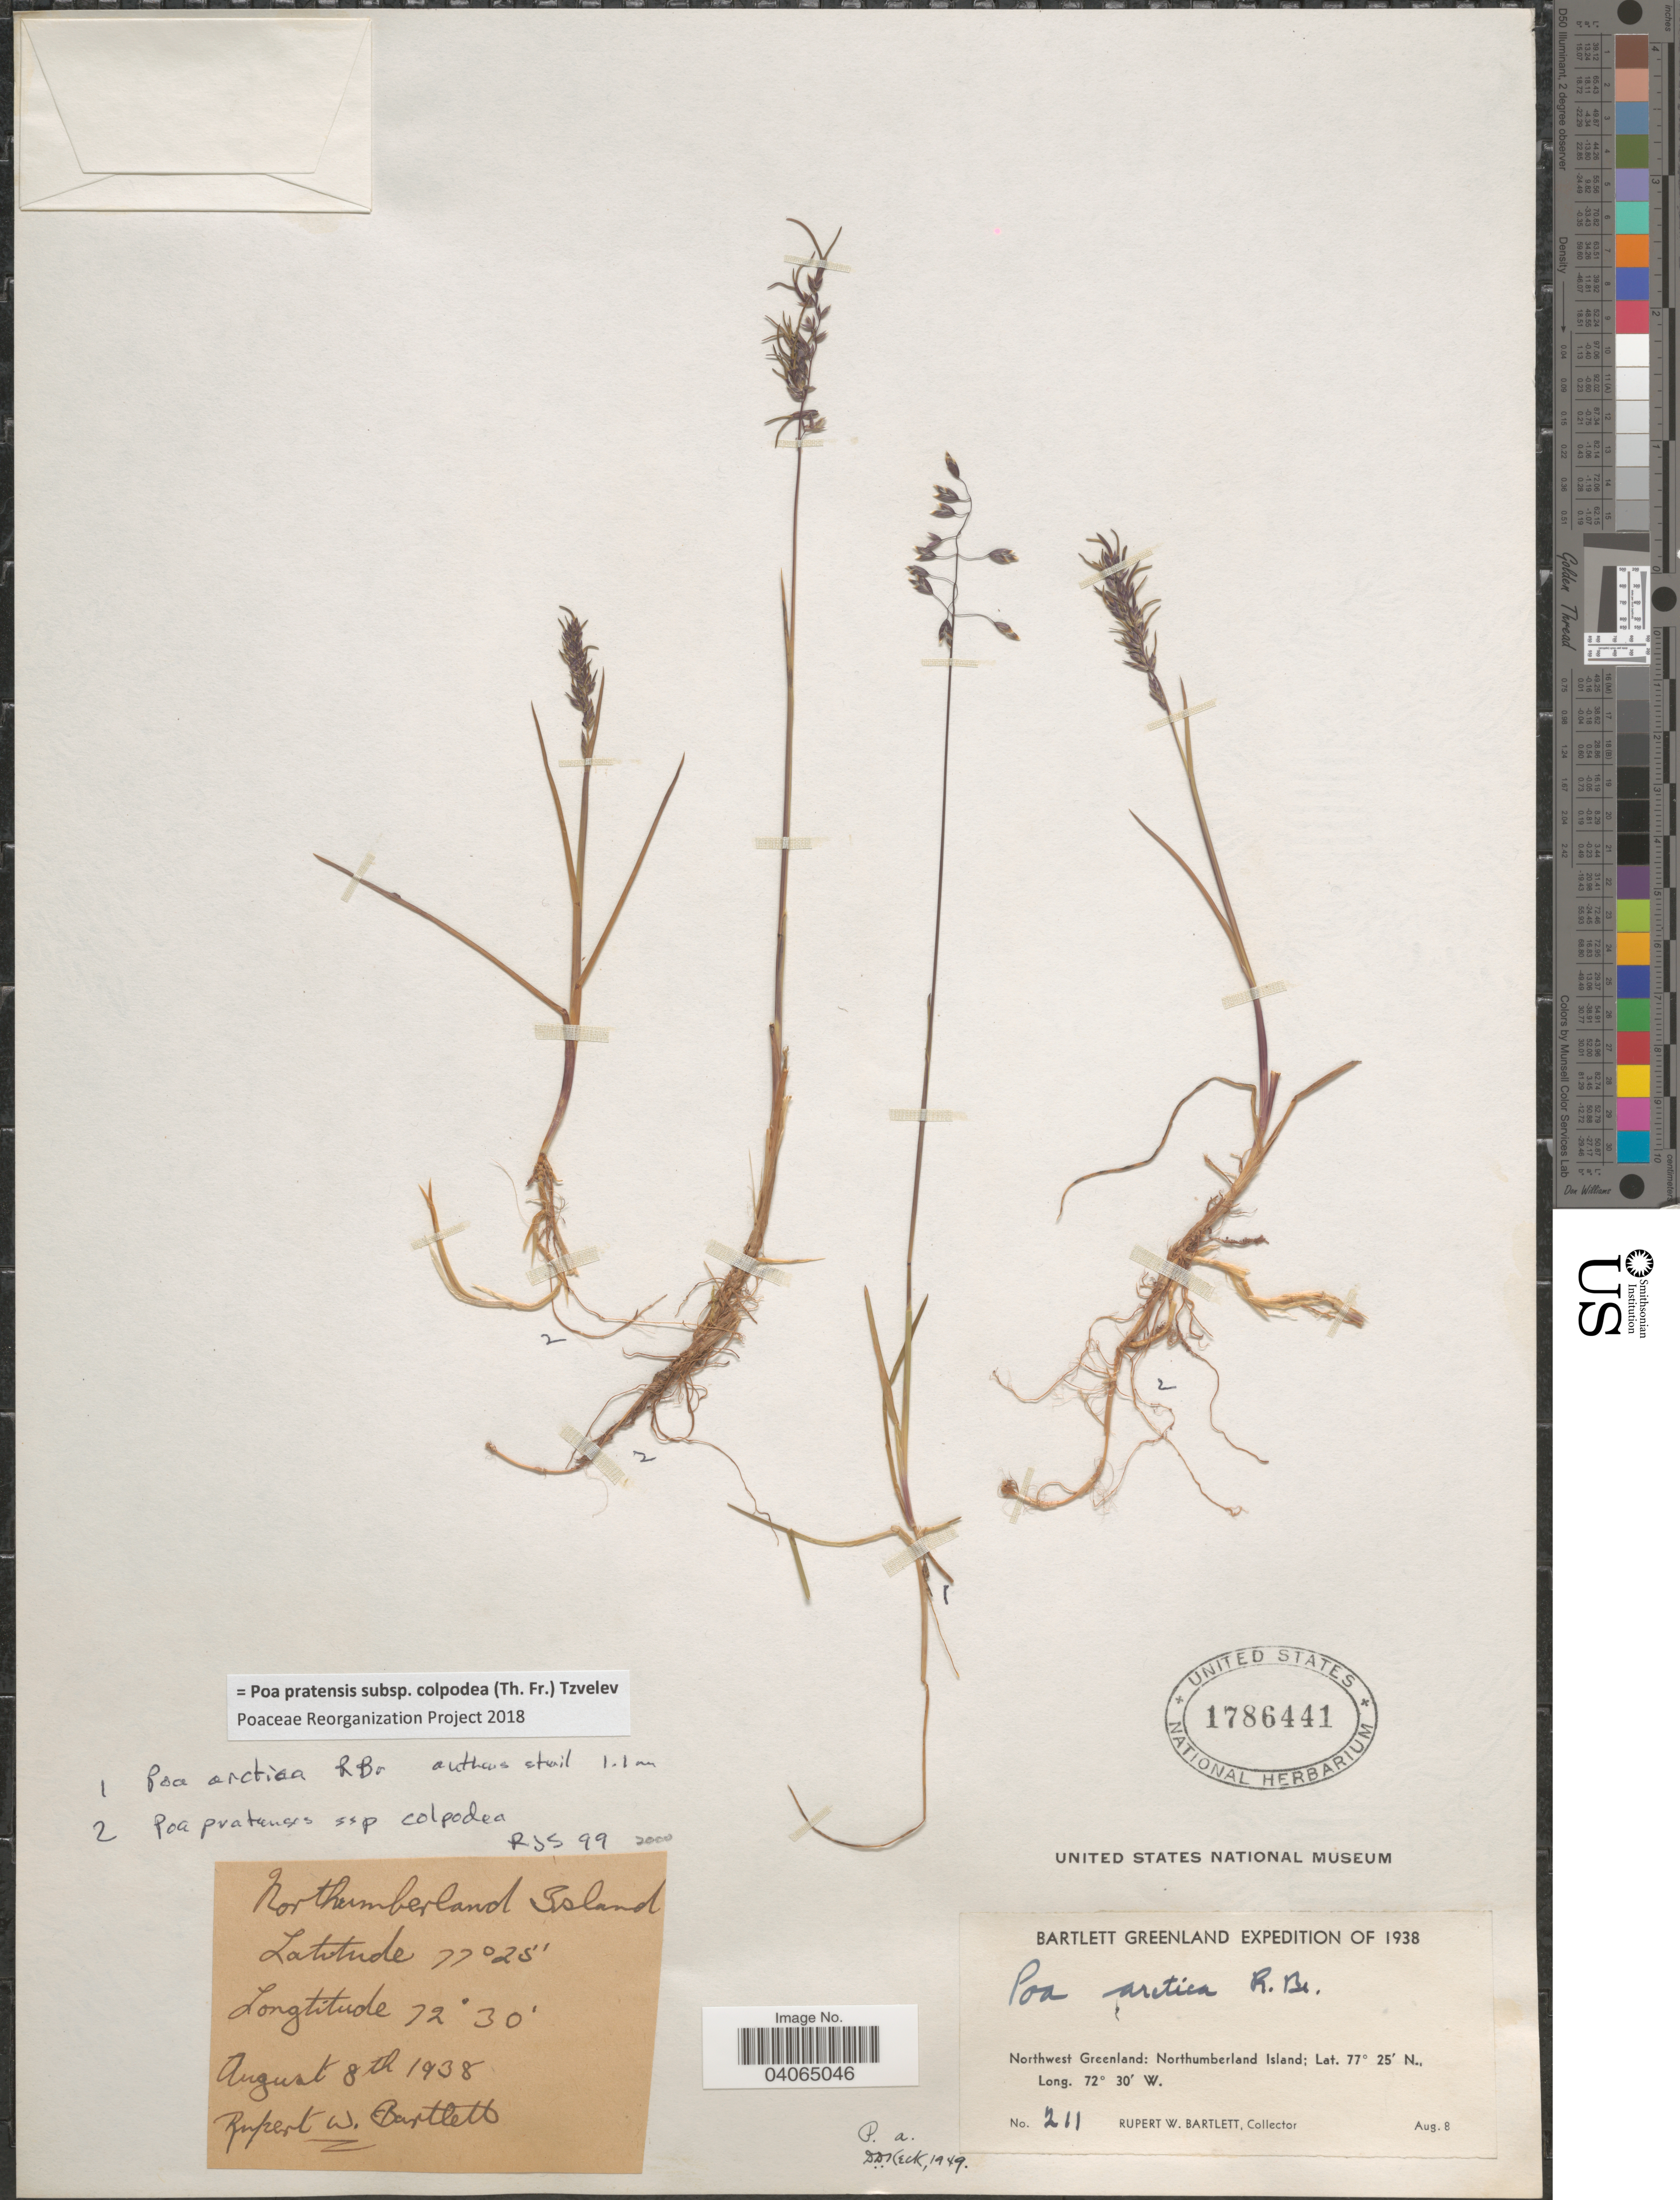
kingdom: Plantae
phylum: Tracheophyta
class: Liliopsida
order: Poales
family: Poaceae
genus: Poa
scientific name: Poa pratensis subsp. colpodea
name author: (Th. Fr.) Tzvelev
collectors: R. W. Bartlett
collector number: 211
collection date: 1938-08-08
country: Greenland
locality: Bartlett Greenland Expedition of 1938. Northwest Greenland: Northumberland Island.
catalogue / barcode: US 1786441